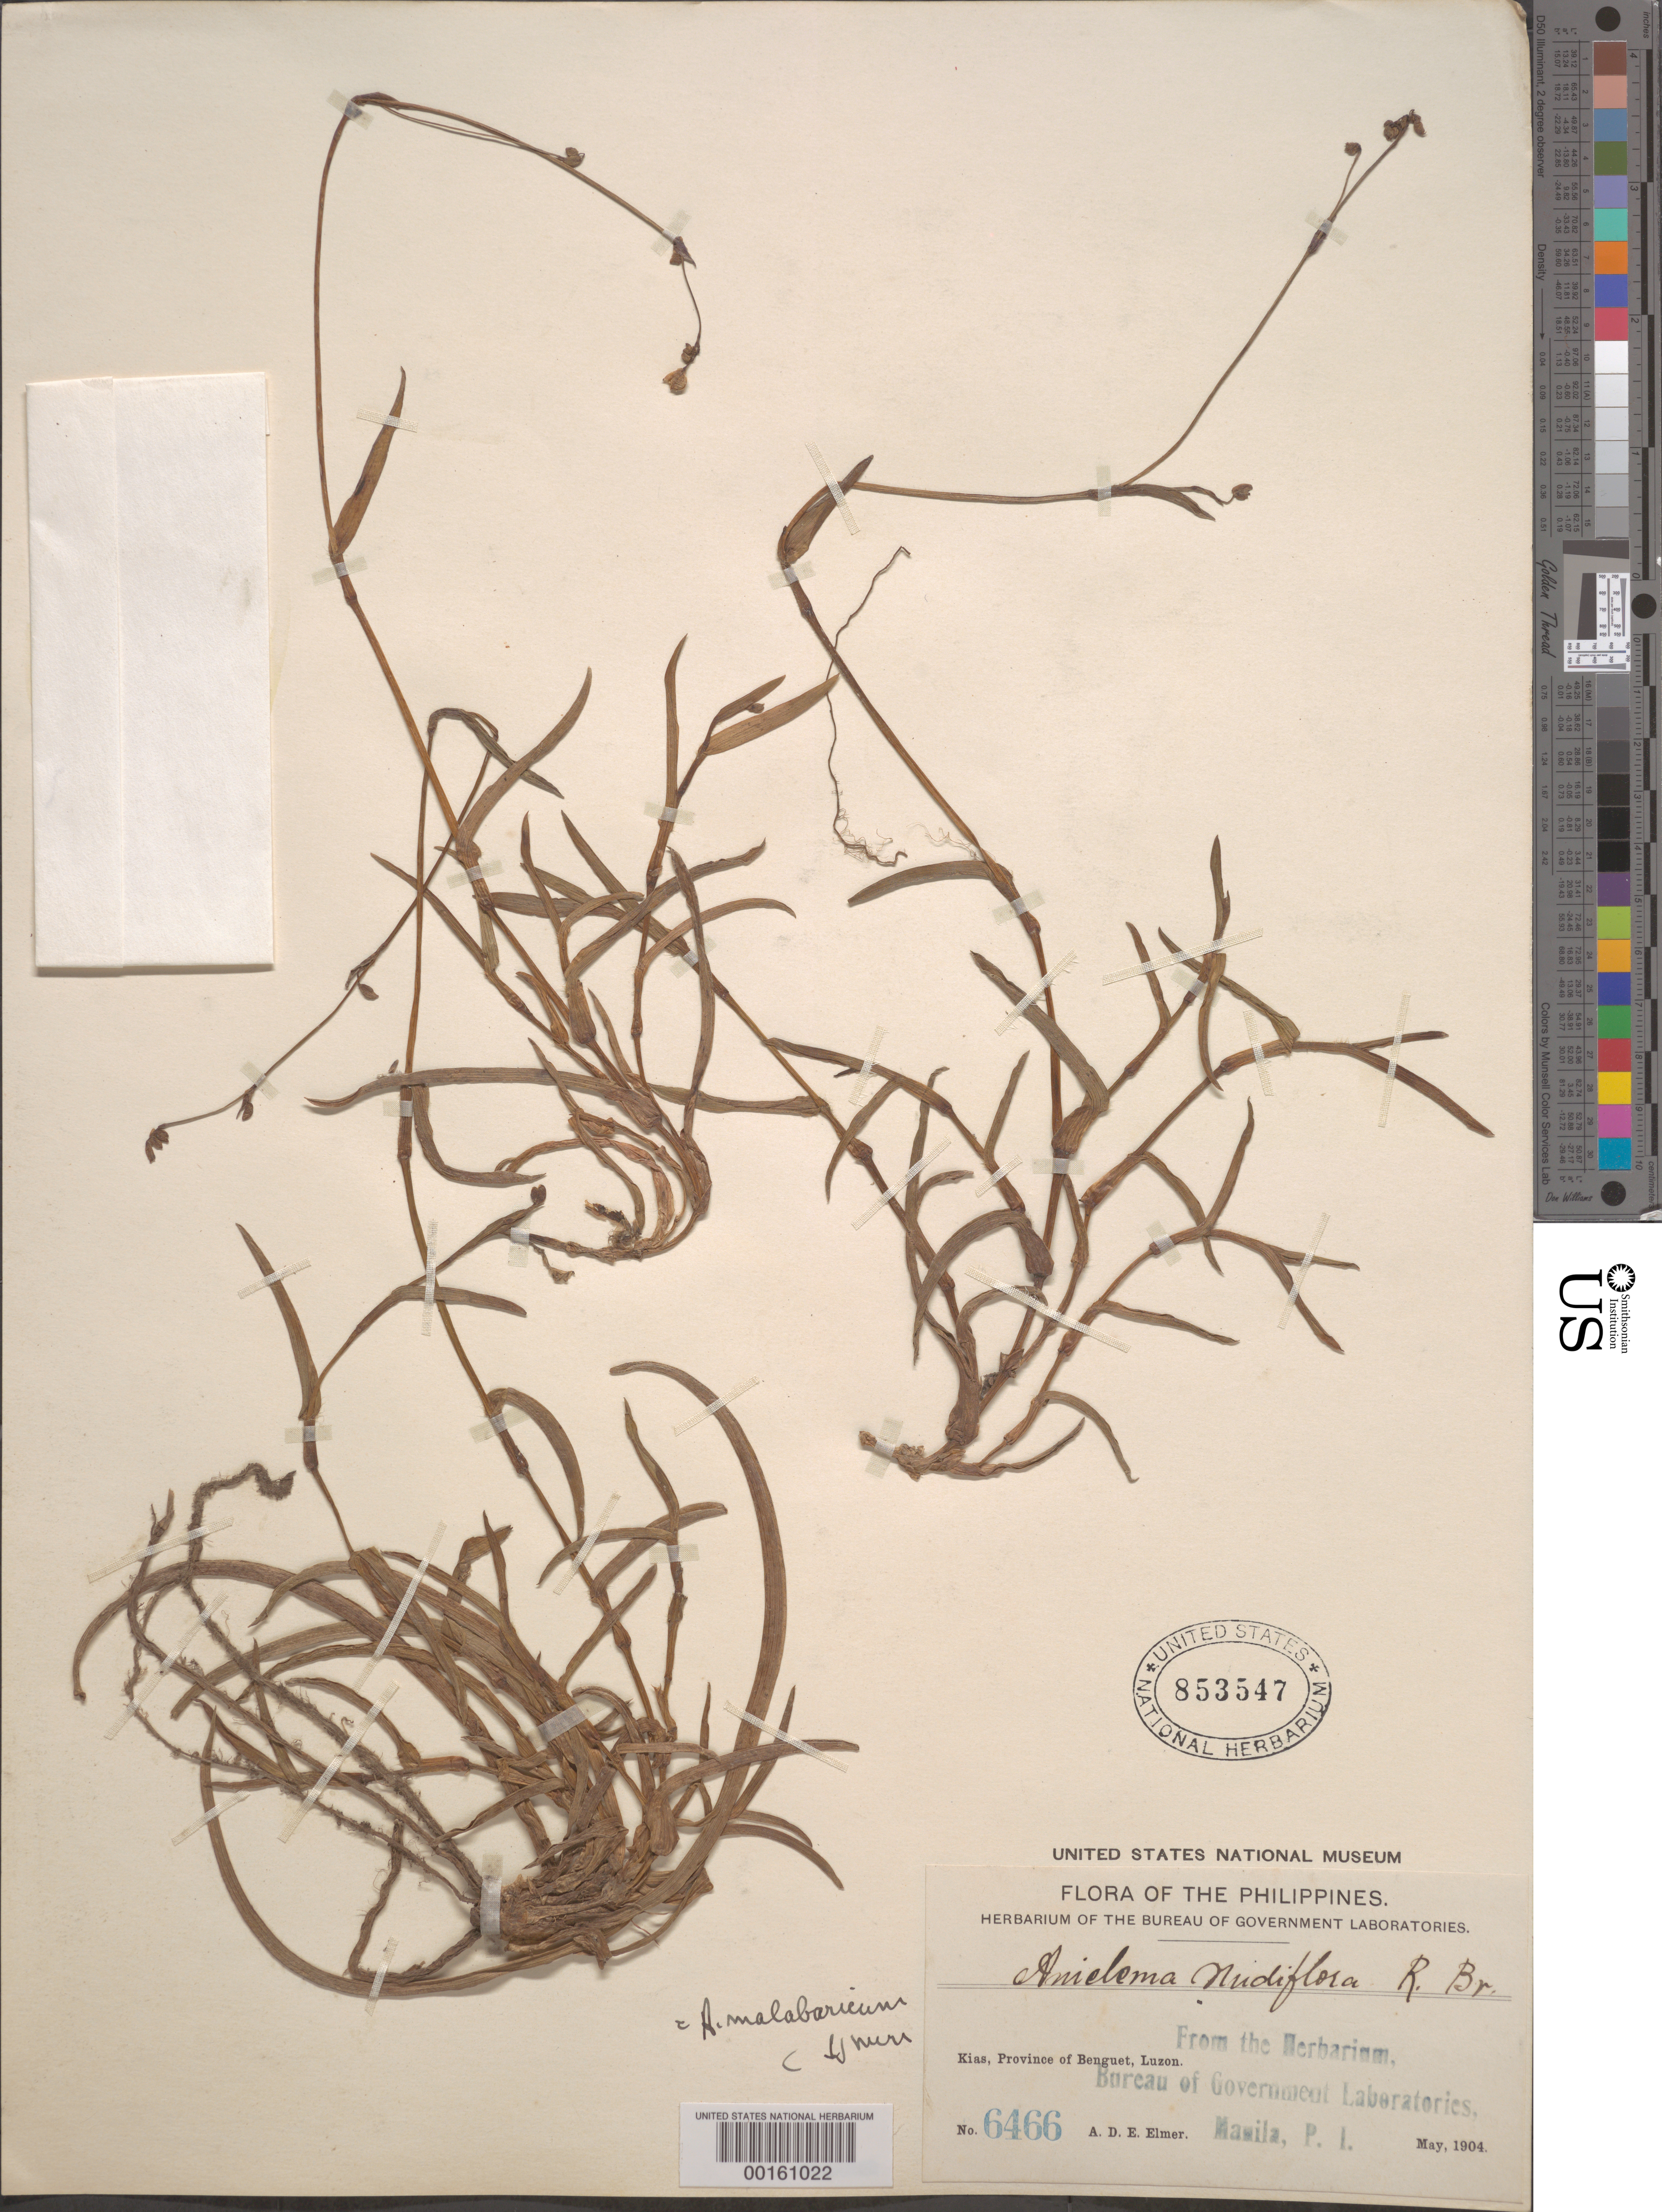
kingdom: Plantae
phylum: Tracheophyta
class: Liliopsida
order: Commelinales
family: Commelinaceae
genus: Murdannia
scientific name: Murdannia nudiflora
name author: (L.) Brenan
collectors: A. D. E. Elmer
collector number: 6466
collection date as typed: May 1904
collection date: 1904-05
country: Philippines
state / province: Cordillera (Administrative Region)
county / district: Benguet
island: Luzon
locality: Kias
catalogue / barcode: US 853547